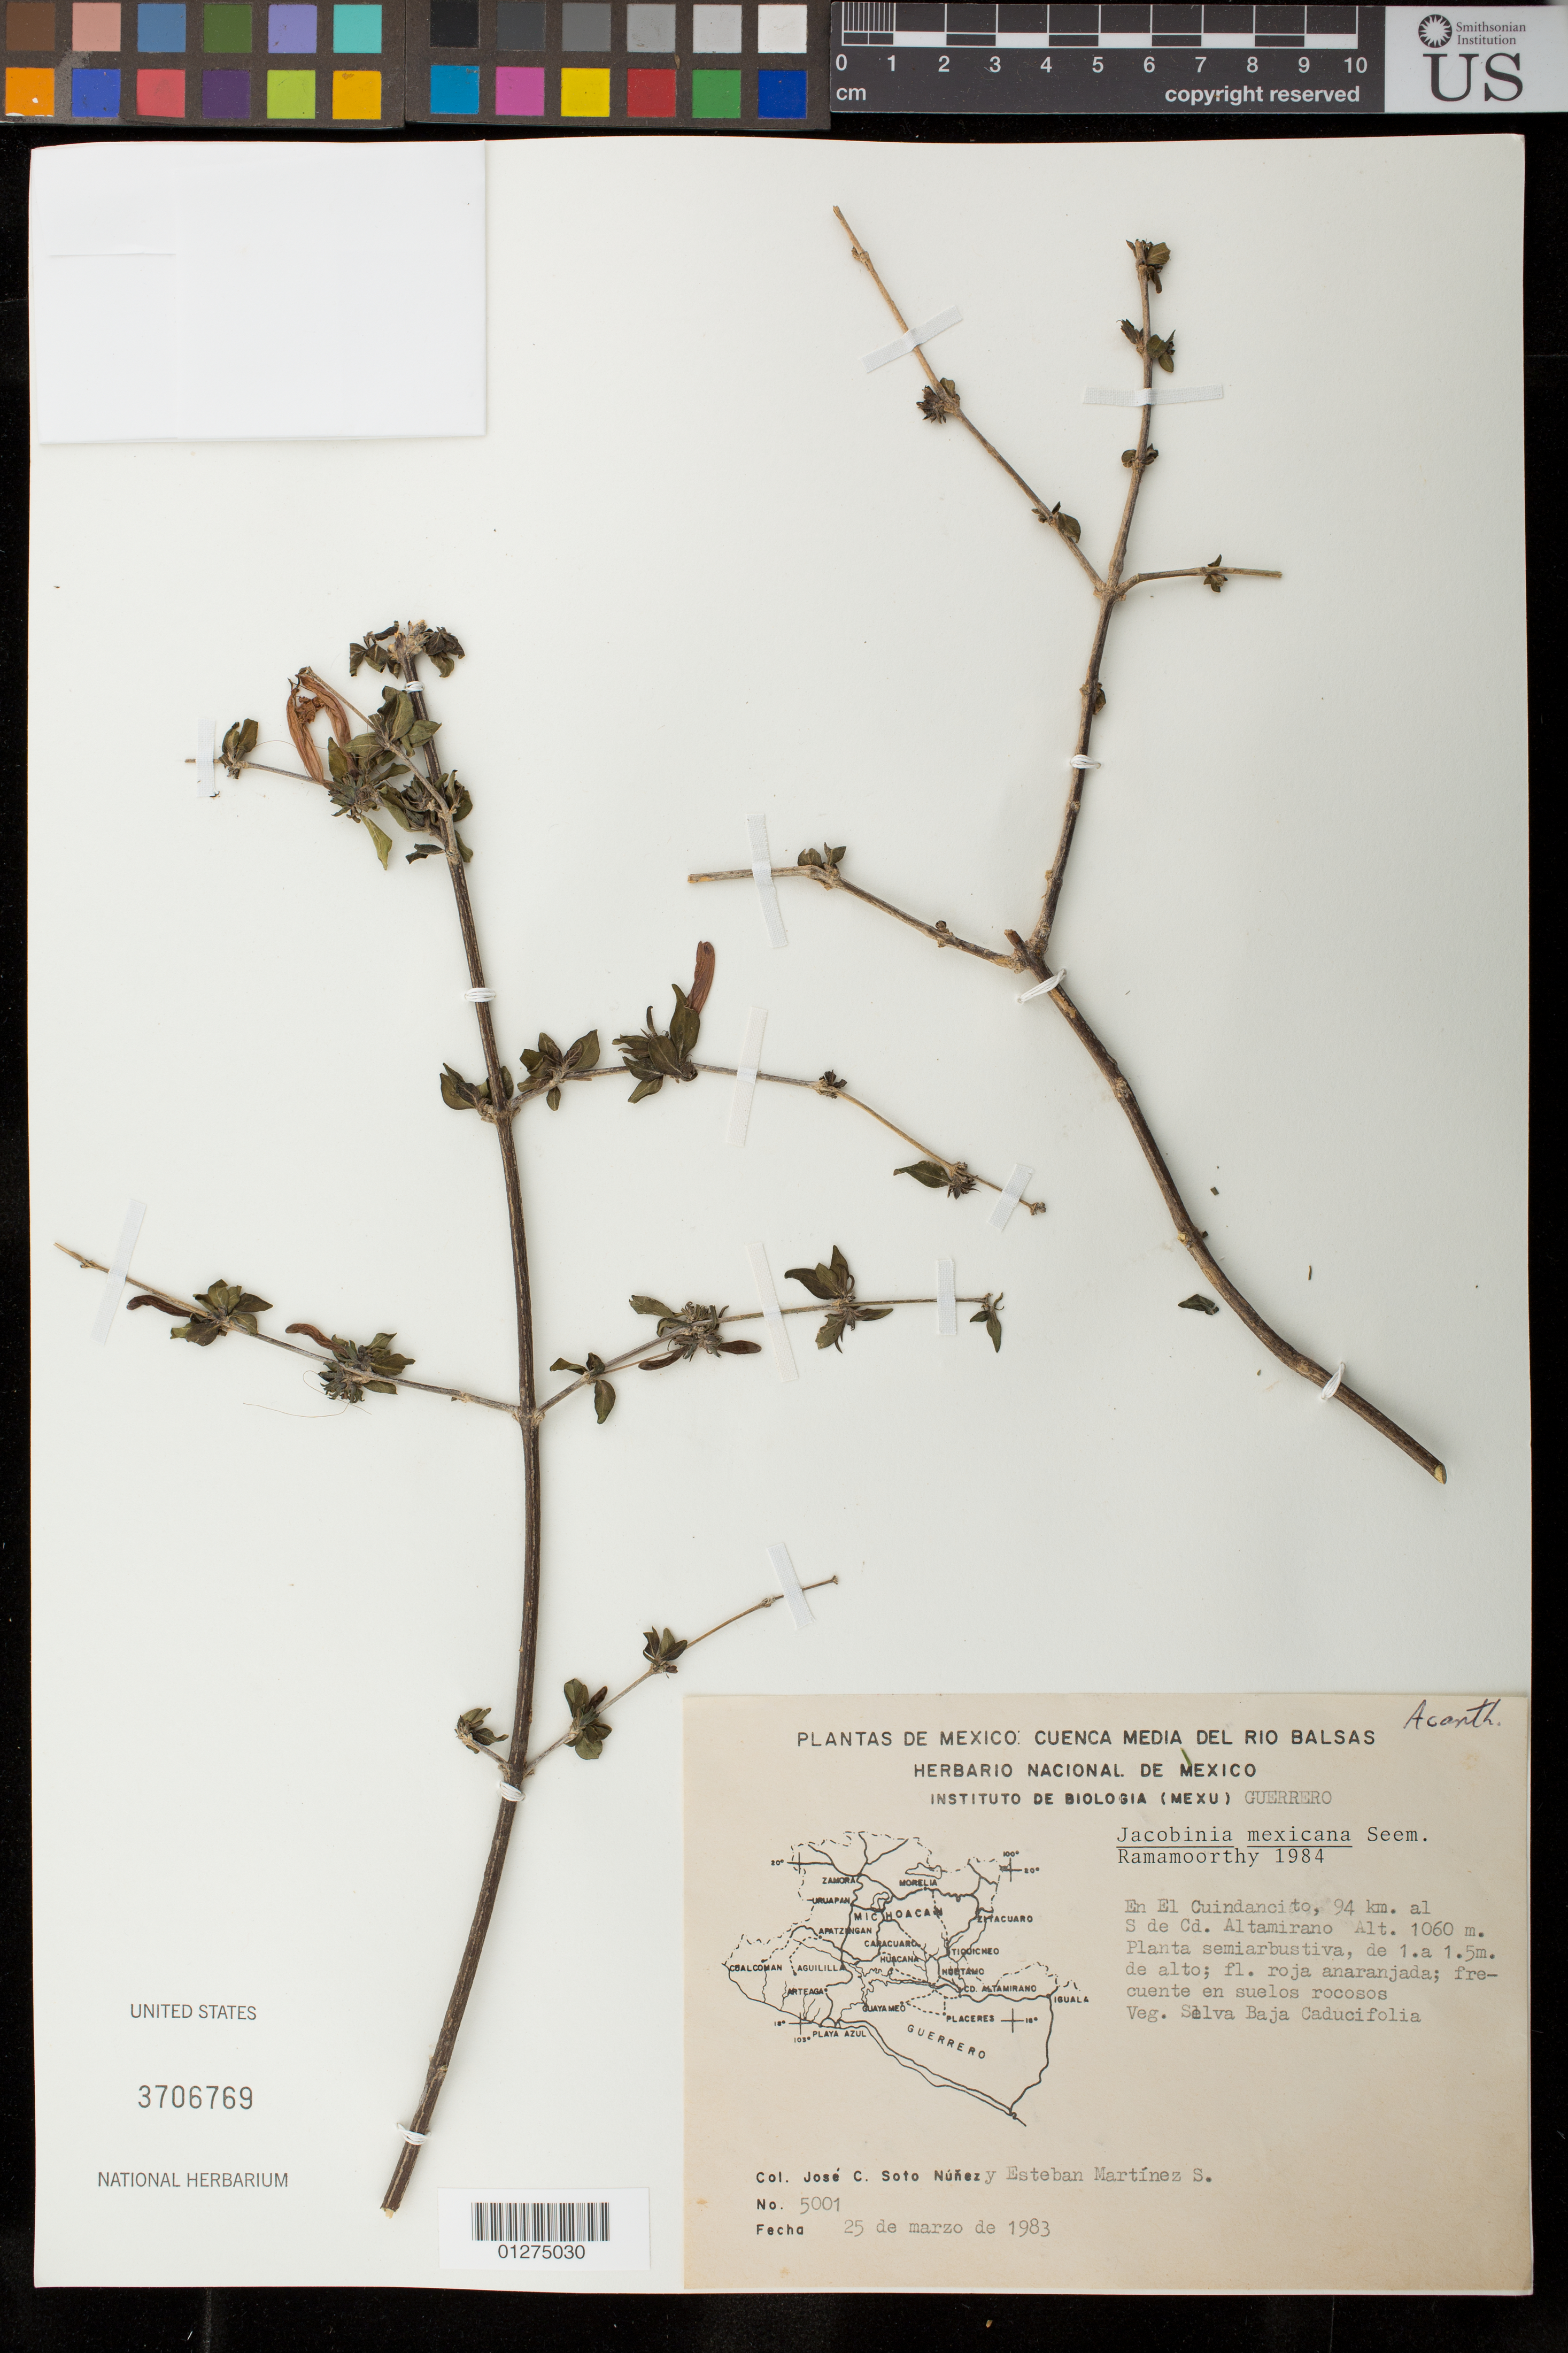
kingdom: Plantae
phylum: Tracheophyta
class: Magnoliopsida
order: Lamiales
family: Acanthaceae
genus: Jacobinia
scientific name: Jacobinia mexicana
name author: Seem.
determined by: Ramamoorthy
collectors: J. C. Soto Núñez & E. Martínez Soto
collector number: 5001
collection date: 1983-03-25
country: Mexico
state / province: Guerrero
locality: En El Cuindancito, 94 km. al S de Cd. Altamirano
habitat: selva baja caducifolia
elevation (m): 1060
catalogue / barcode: US 3706769